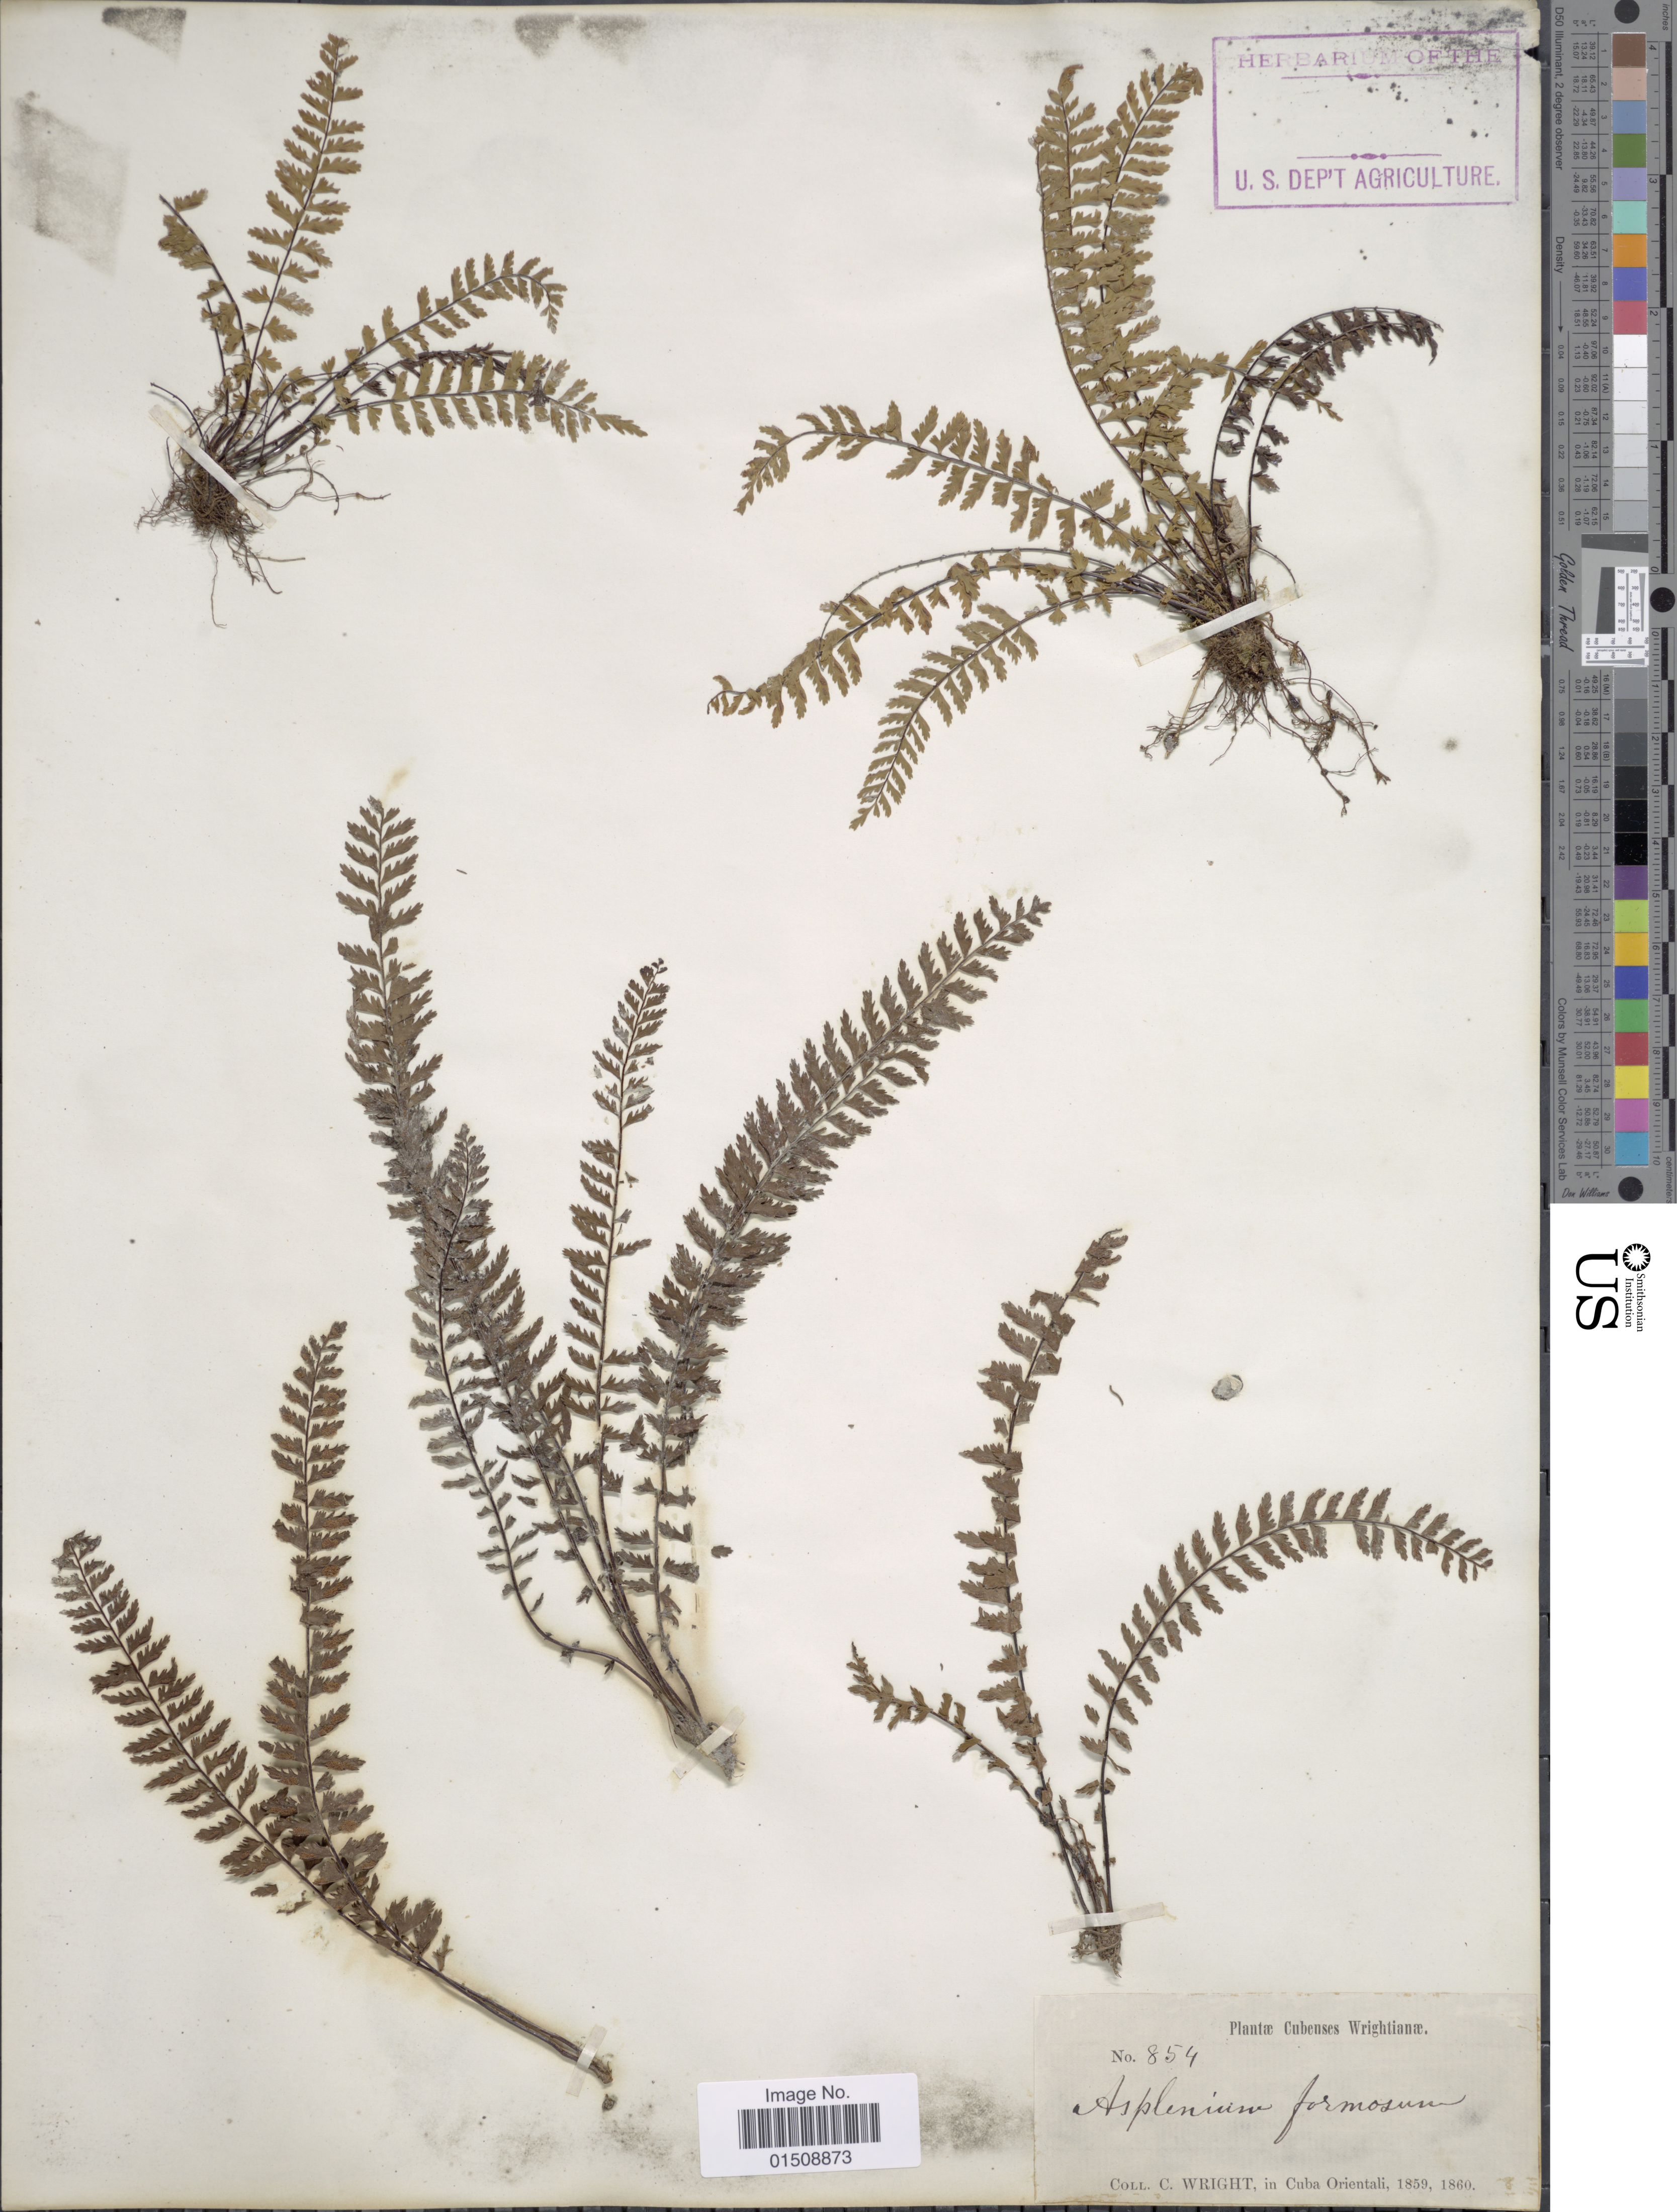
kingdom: Plantae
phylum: Tracheophyta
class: Polypodiopsida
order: Polypodiales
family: Aspleniaceae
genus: Asplenium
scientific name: Asplenium formosum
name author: Willd.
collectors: C. Wright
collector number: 854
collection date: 1859/1860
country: Cuba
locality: Cubenses, in Cuba Orientali